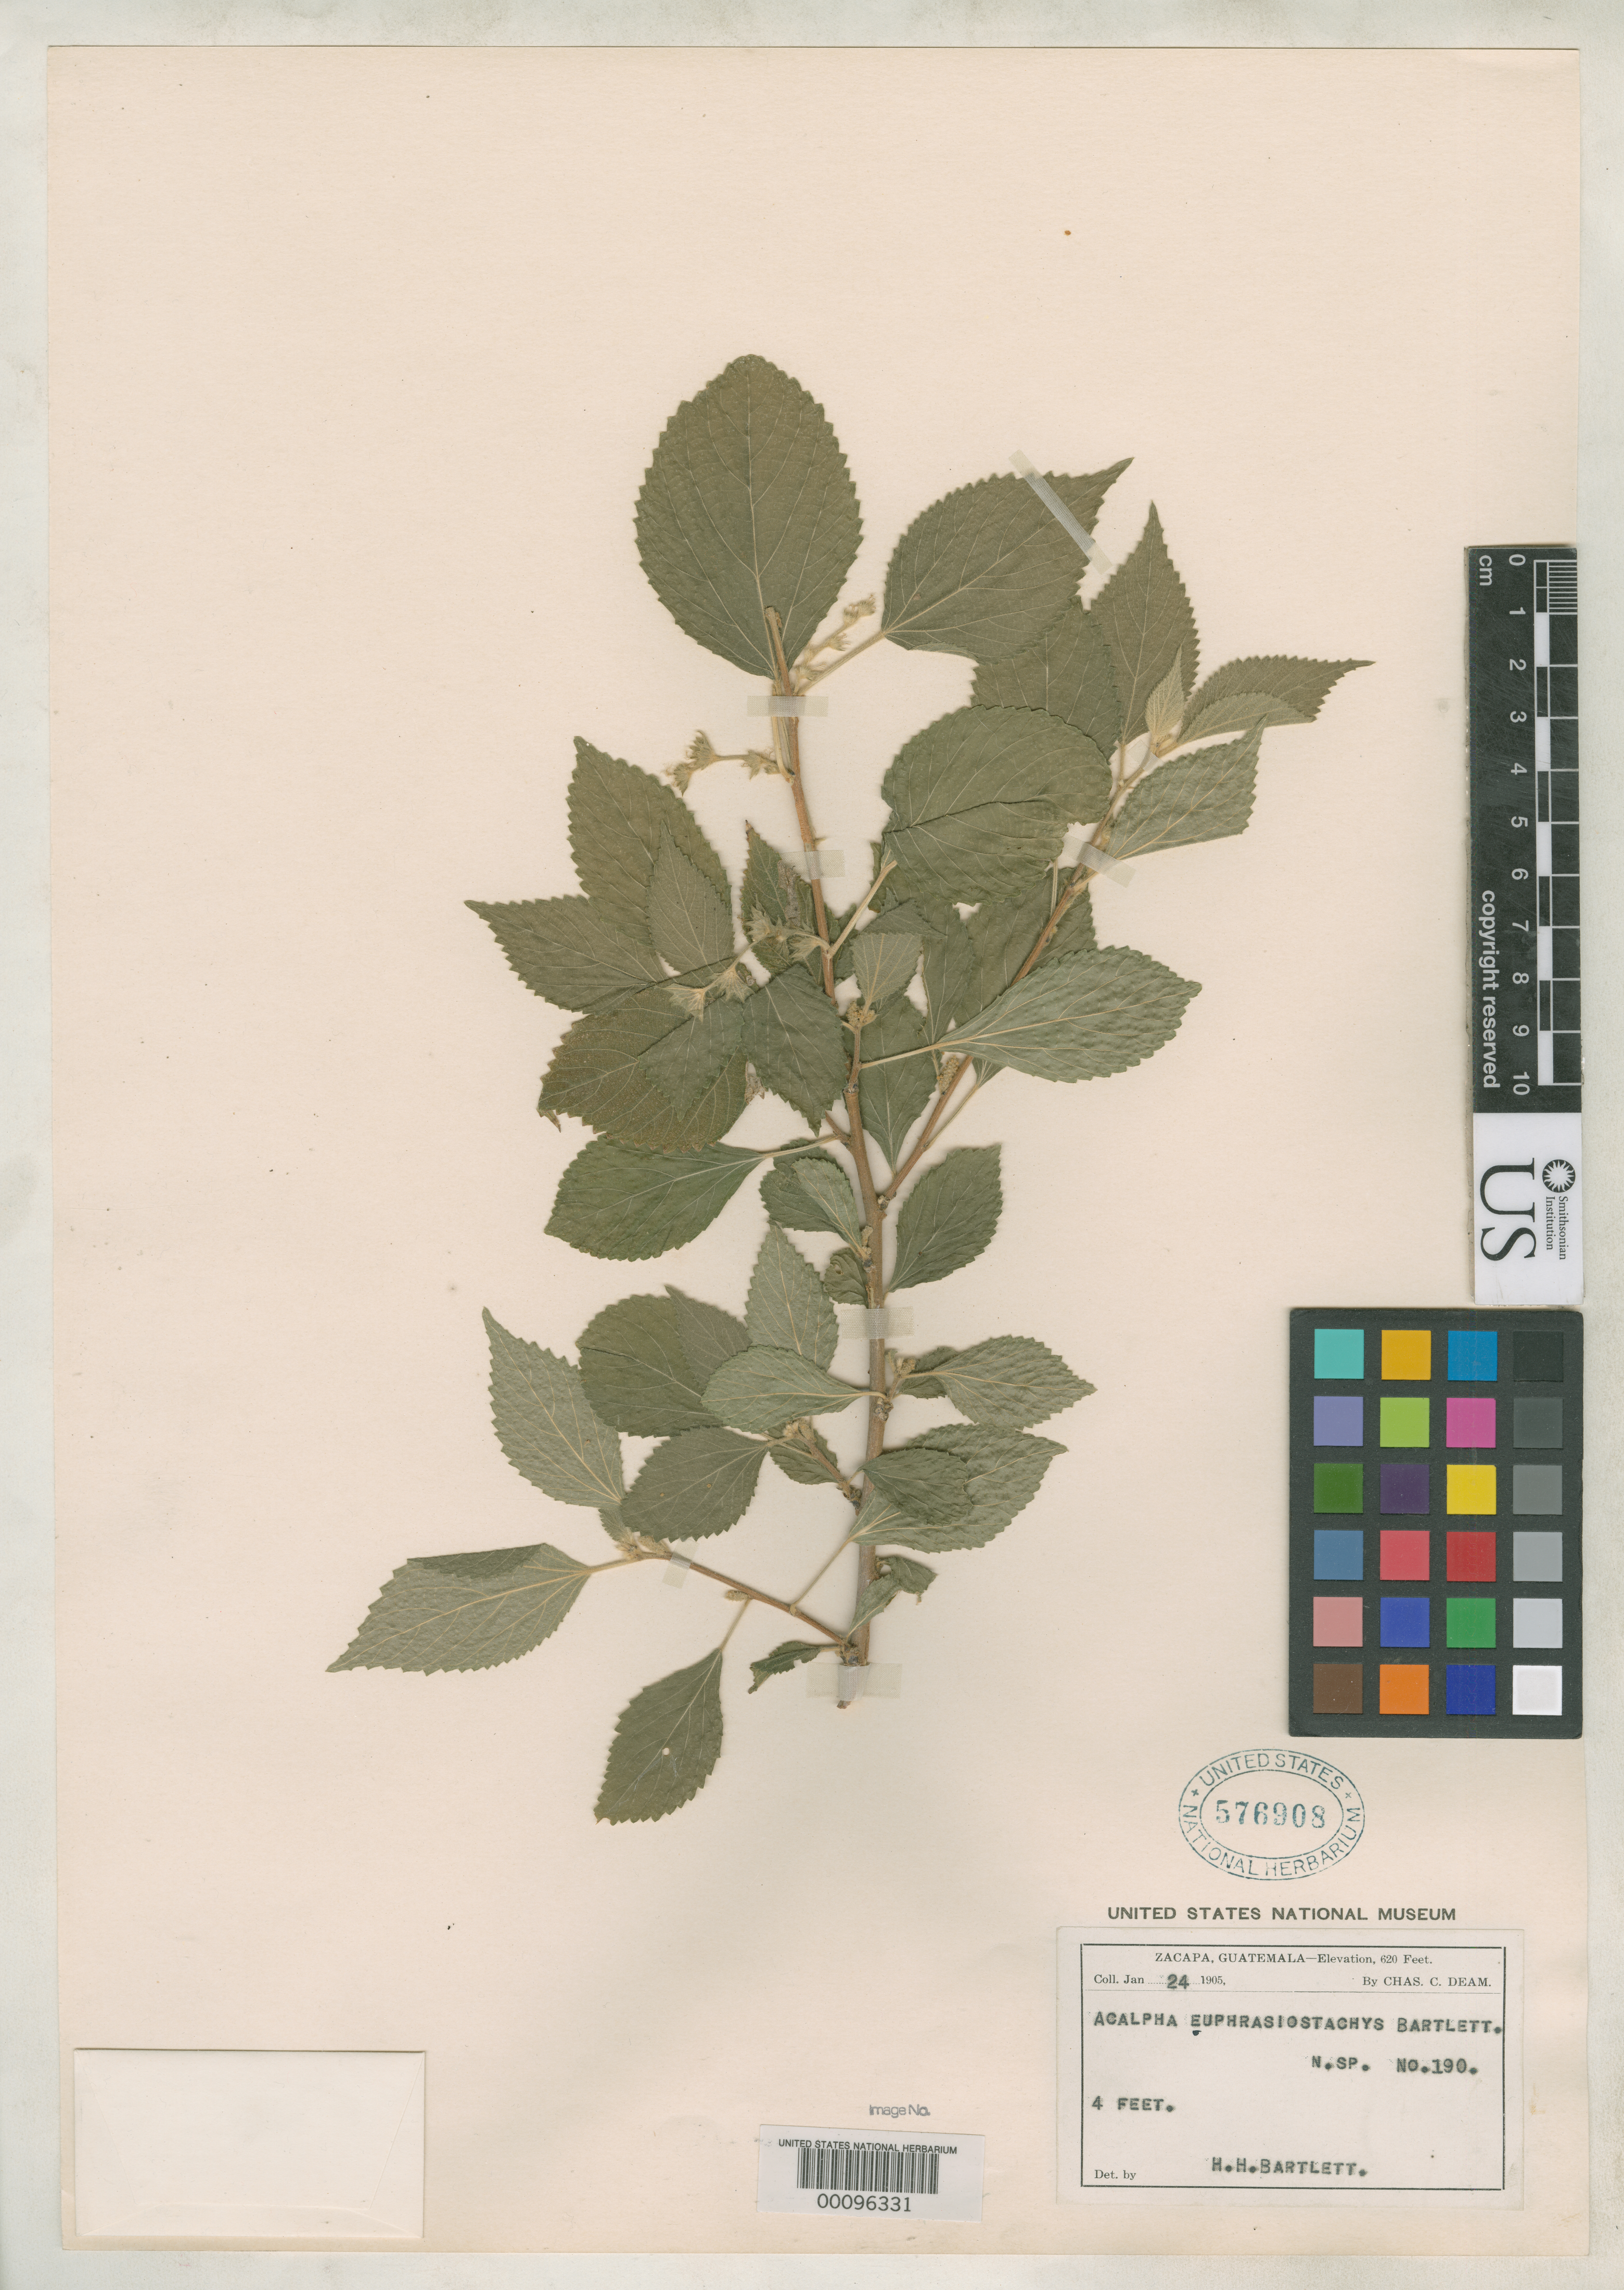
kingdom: Plantae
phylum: Tracheophyta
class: Magnoliopsida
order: Malpighiales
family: Euphorbiaceae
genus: Acalypha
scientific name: Acalypha euphrasiostachys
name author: Bartlett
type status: Isotype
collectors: C. C. Deam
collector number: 190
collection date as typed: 24 Jan 1905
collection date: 1905-01-24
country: Guatemala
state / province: Zacapa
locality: Zacapa.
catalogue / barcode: US 576908